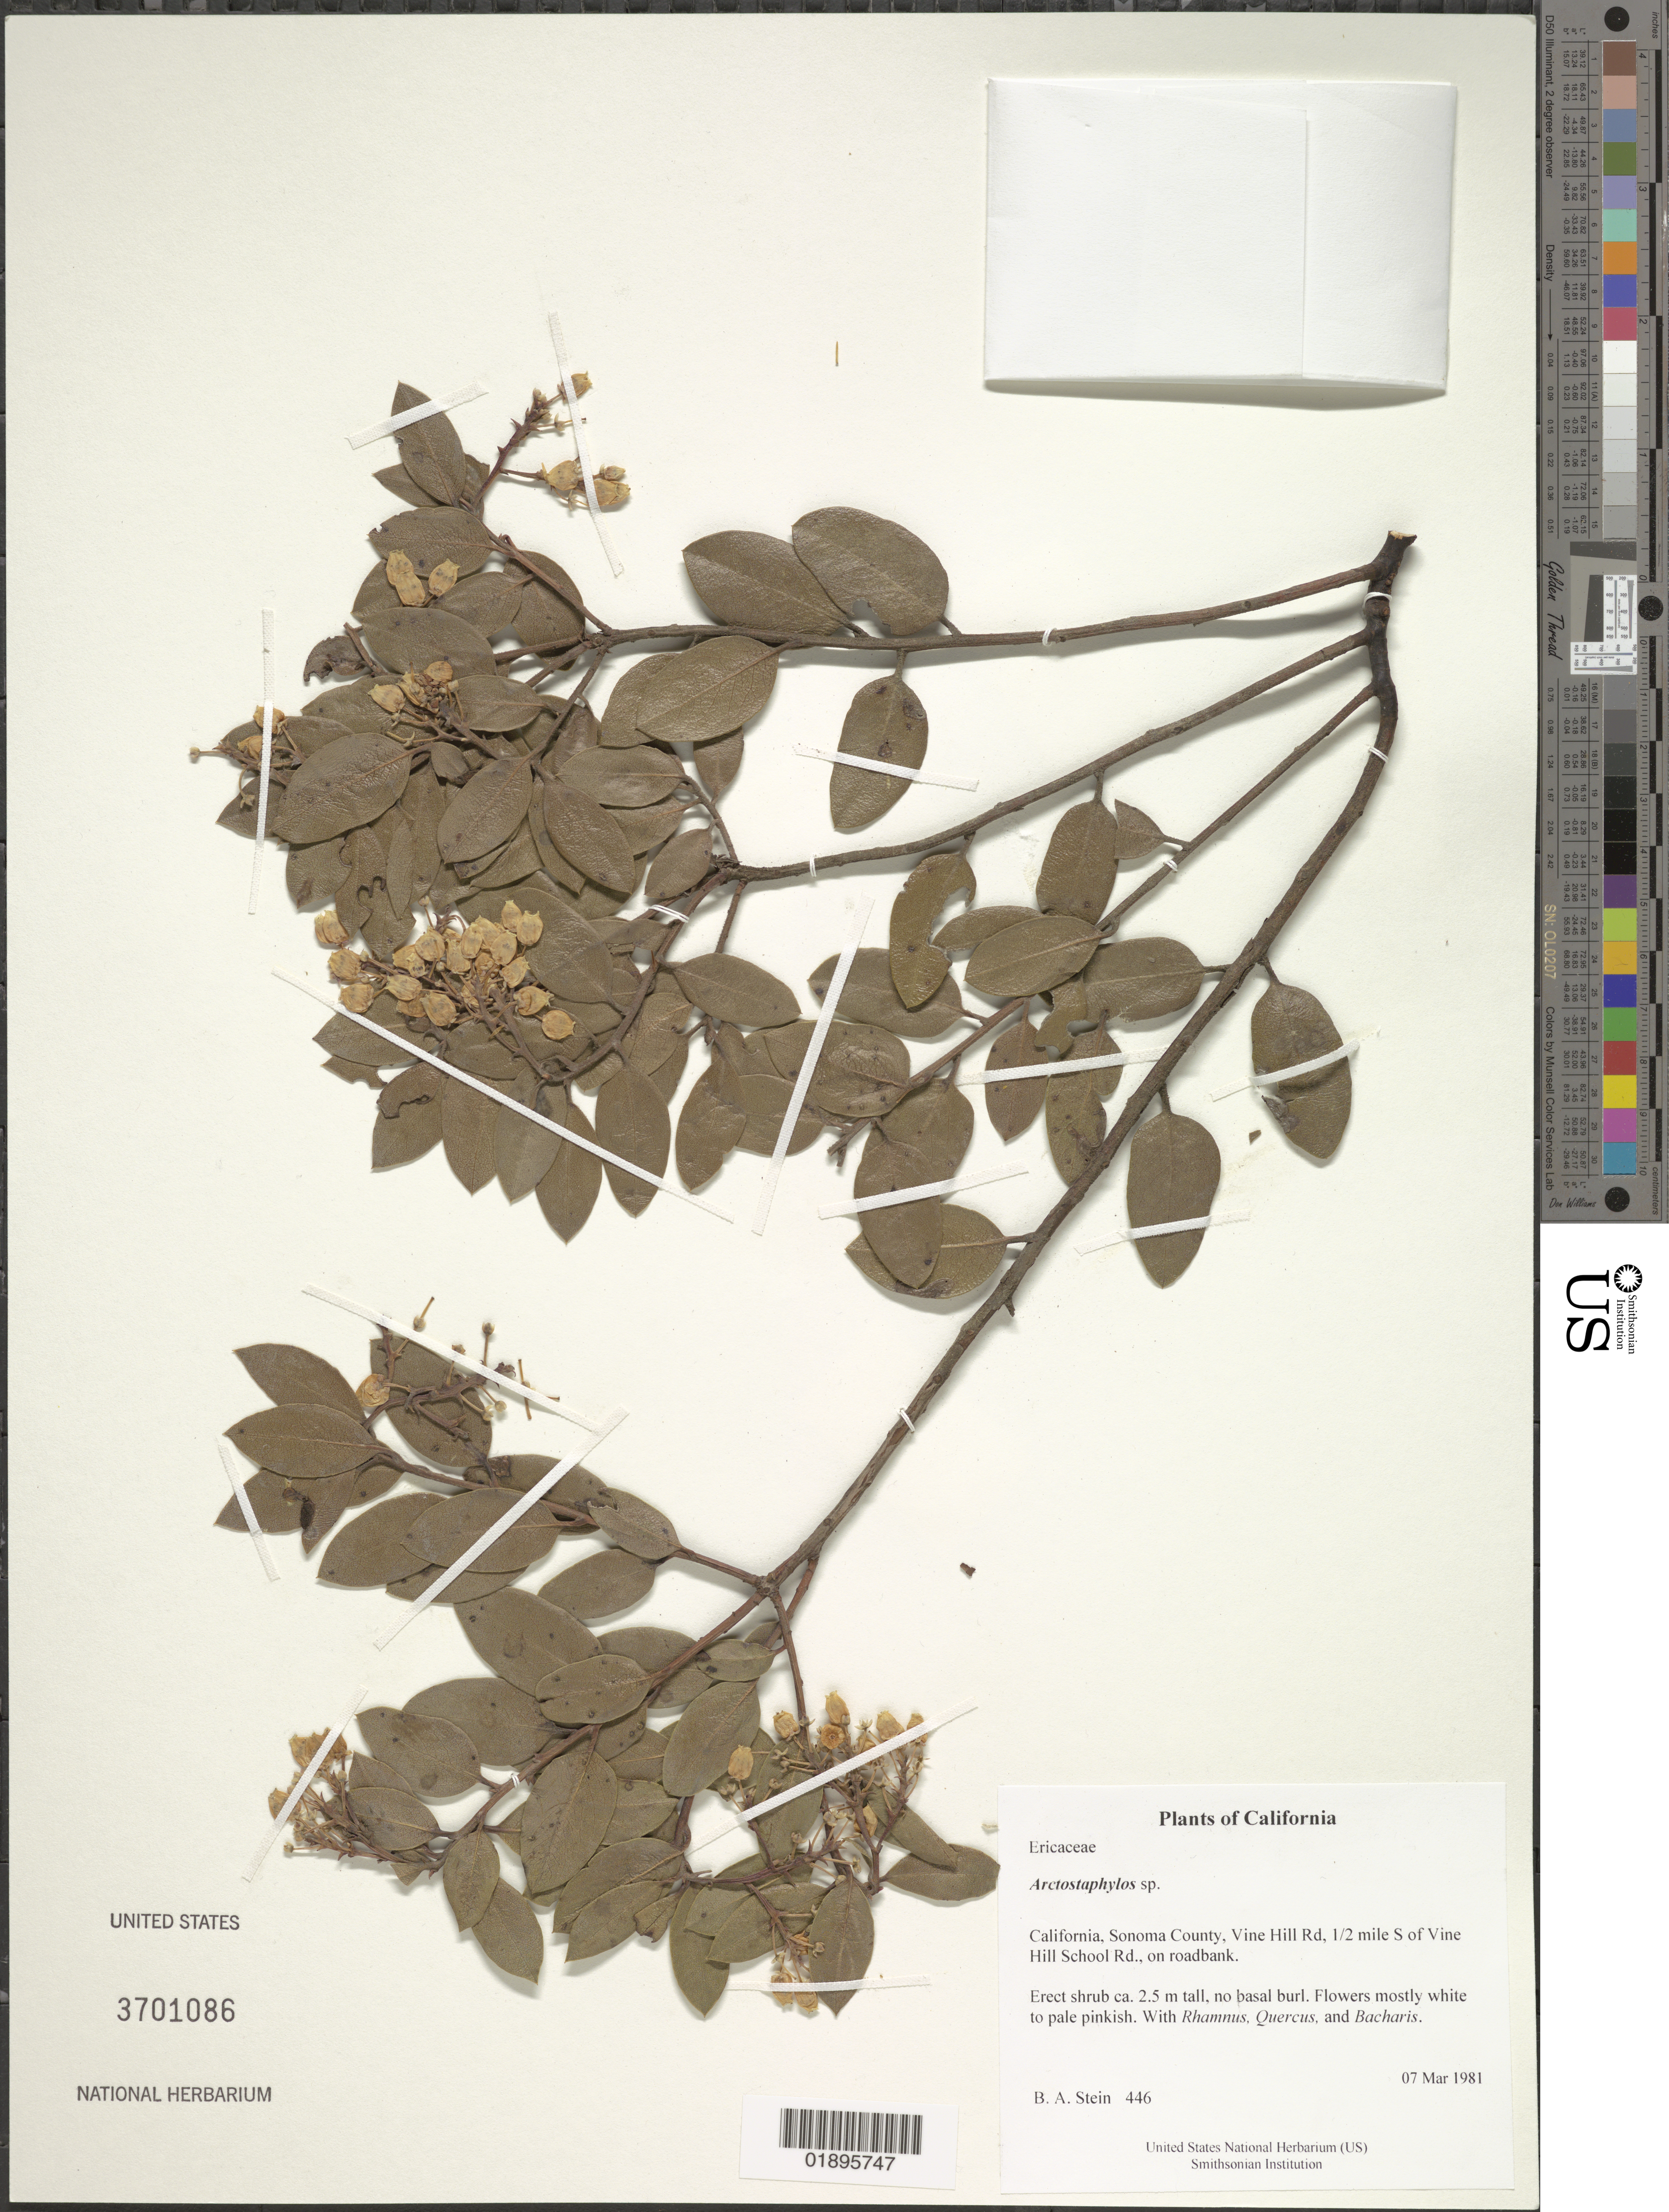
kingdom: Plantae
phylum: Tracheophyta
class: Magnoliopsida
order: Ericales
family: Ericaceae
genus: Arctostaphylos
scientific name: Arctostaphylos cratericola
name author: (Donn. Sm.) Donn. Sm.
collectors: B. A. Stein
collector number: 446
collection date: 1981-03-07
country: United States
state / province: California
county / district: Sonoma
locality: Vine Hill Rd, 1/2 mile S of Vine Hill School Rd.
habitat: On roadbank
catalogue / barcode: US 3701086